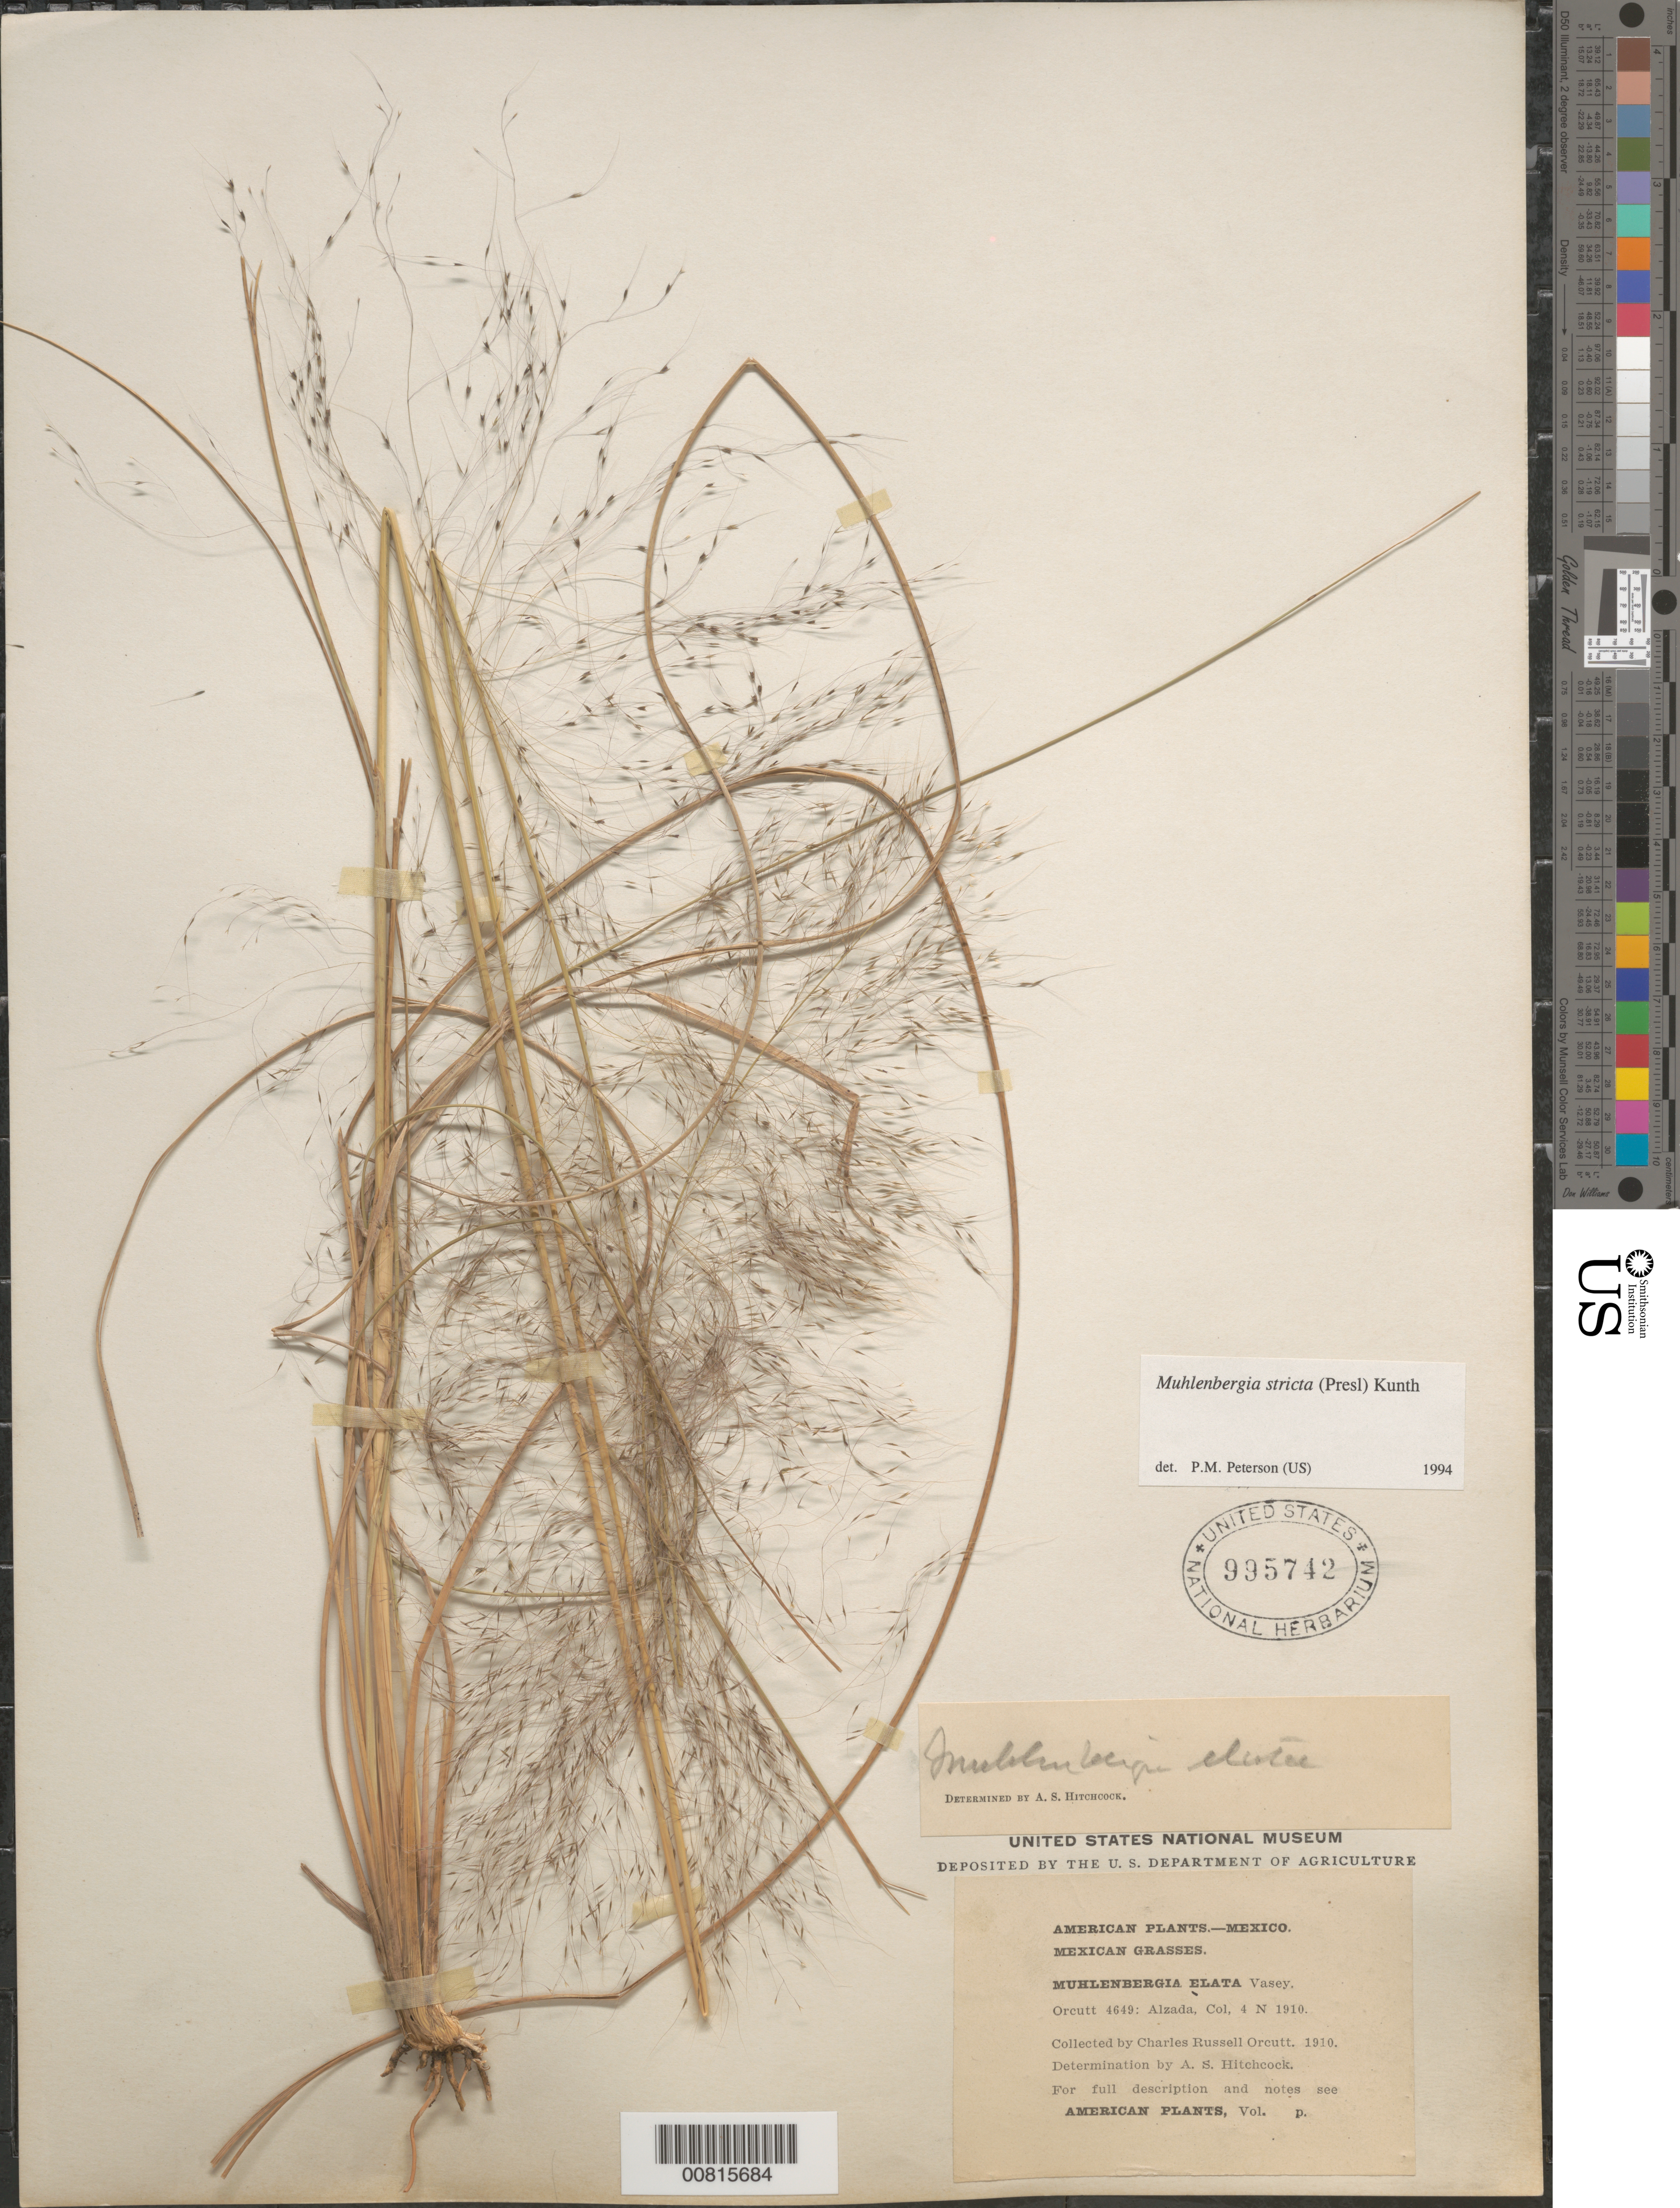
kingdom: Plantae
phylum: Tracheophyta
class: Liliopsida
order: Poales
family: Poaceae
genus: Muhlenbergia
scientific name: Muhlenbergia stricta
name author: (J. Presl) Kunth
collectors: C. R. Orcutt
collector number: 4649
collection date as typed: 04 Nov 1910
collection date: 1910-11-04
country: Mexico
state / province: Colima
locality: Alzada, Col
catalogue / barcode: US 995742